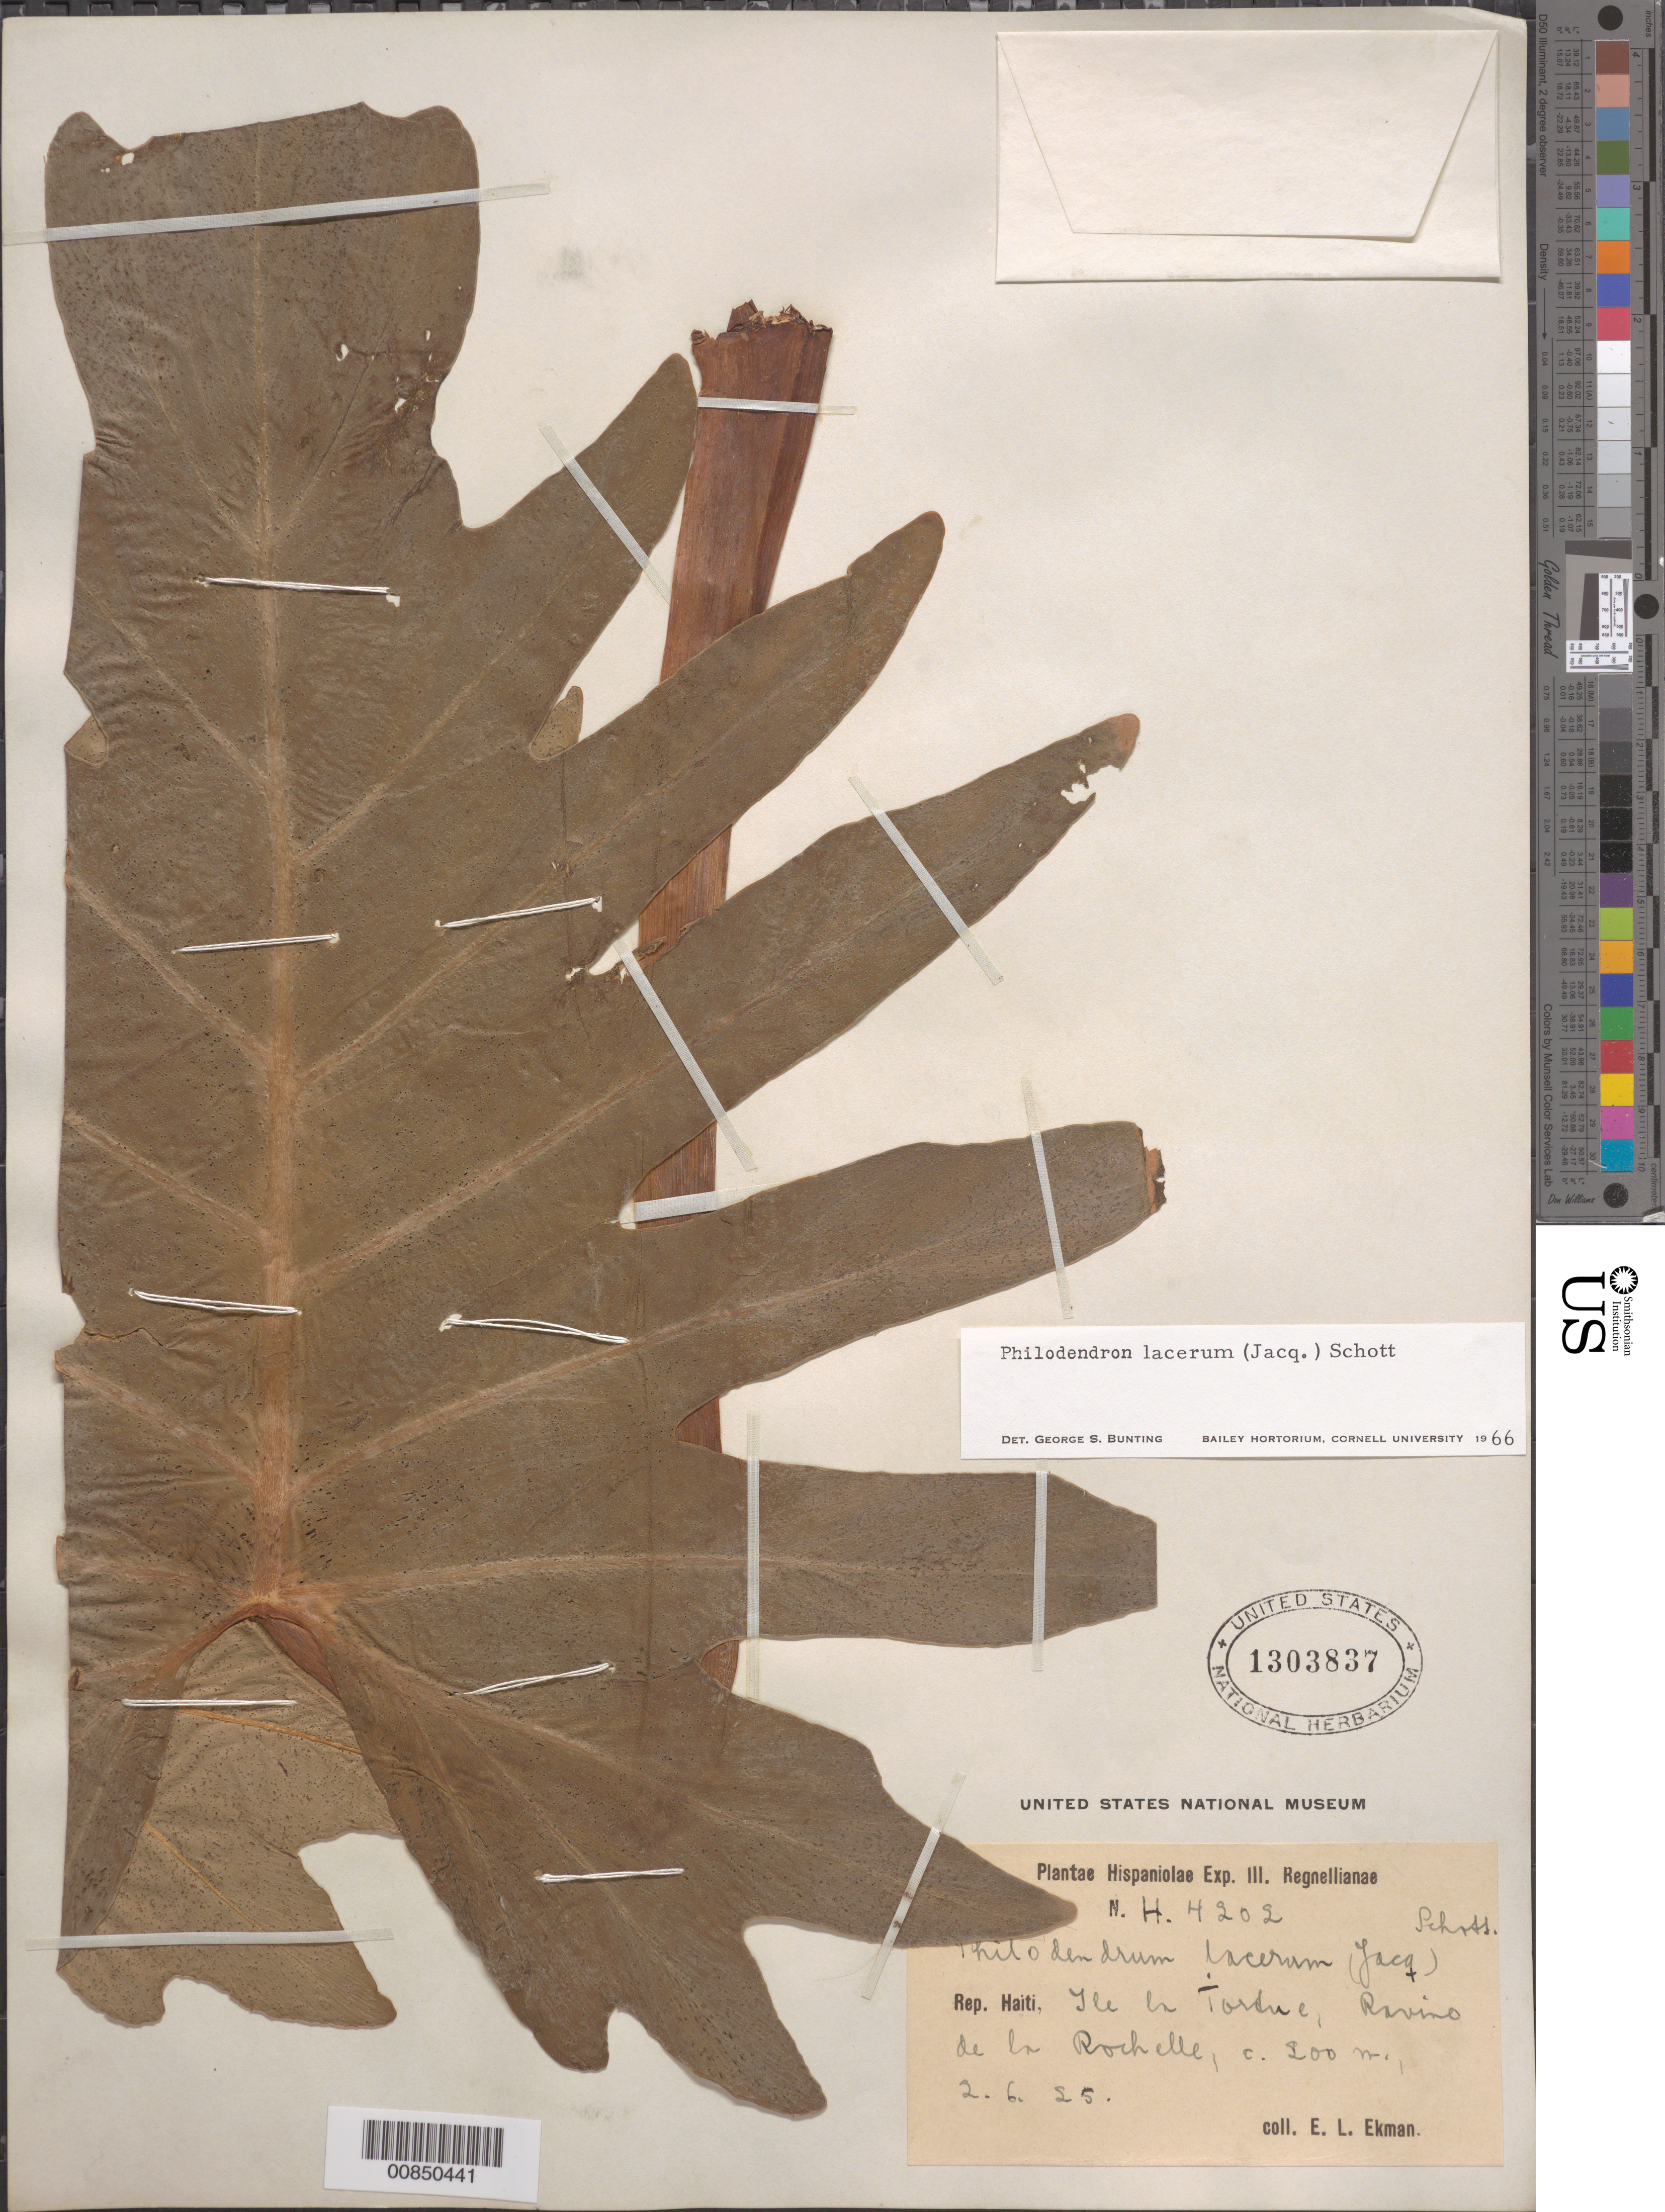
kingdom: Plantae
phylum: Tracheophyta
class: Liliopsida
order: Alismatales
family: Araceae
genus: Philodendron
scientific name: Philodendron lacerum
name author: (Jacq.) Schott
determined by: Bunting, G. S.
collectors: E. L. Ekman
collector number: H 4202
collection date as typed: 02 Jun 1925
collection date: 1925-06-02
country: Haiti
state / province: Nord-Ouest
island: Île de la Tortue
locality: Ravine de la Rochelle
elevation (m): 200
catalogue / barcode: US 1303837